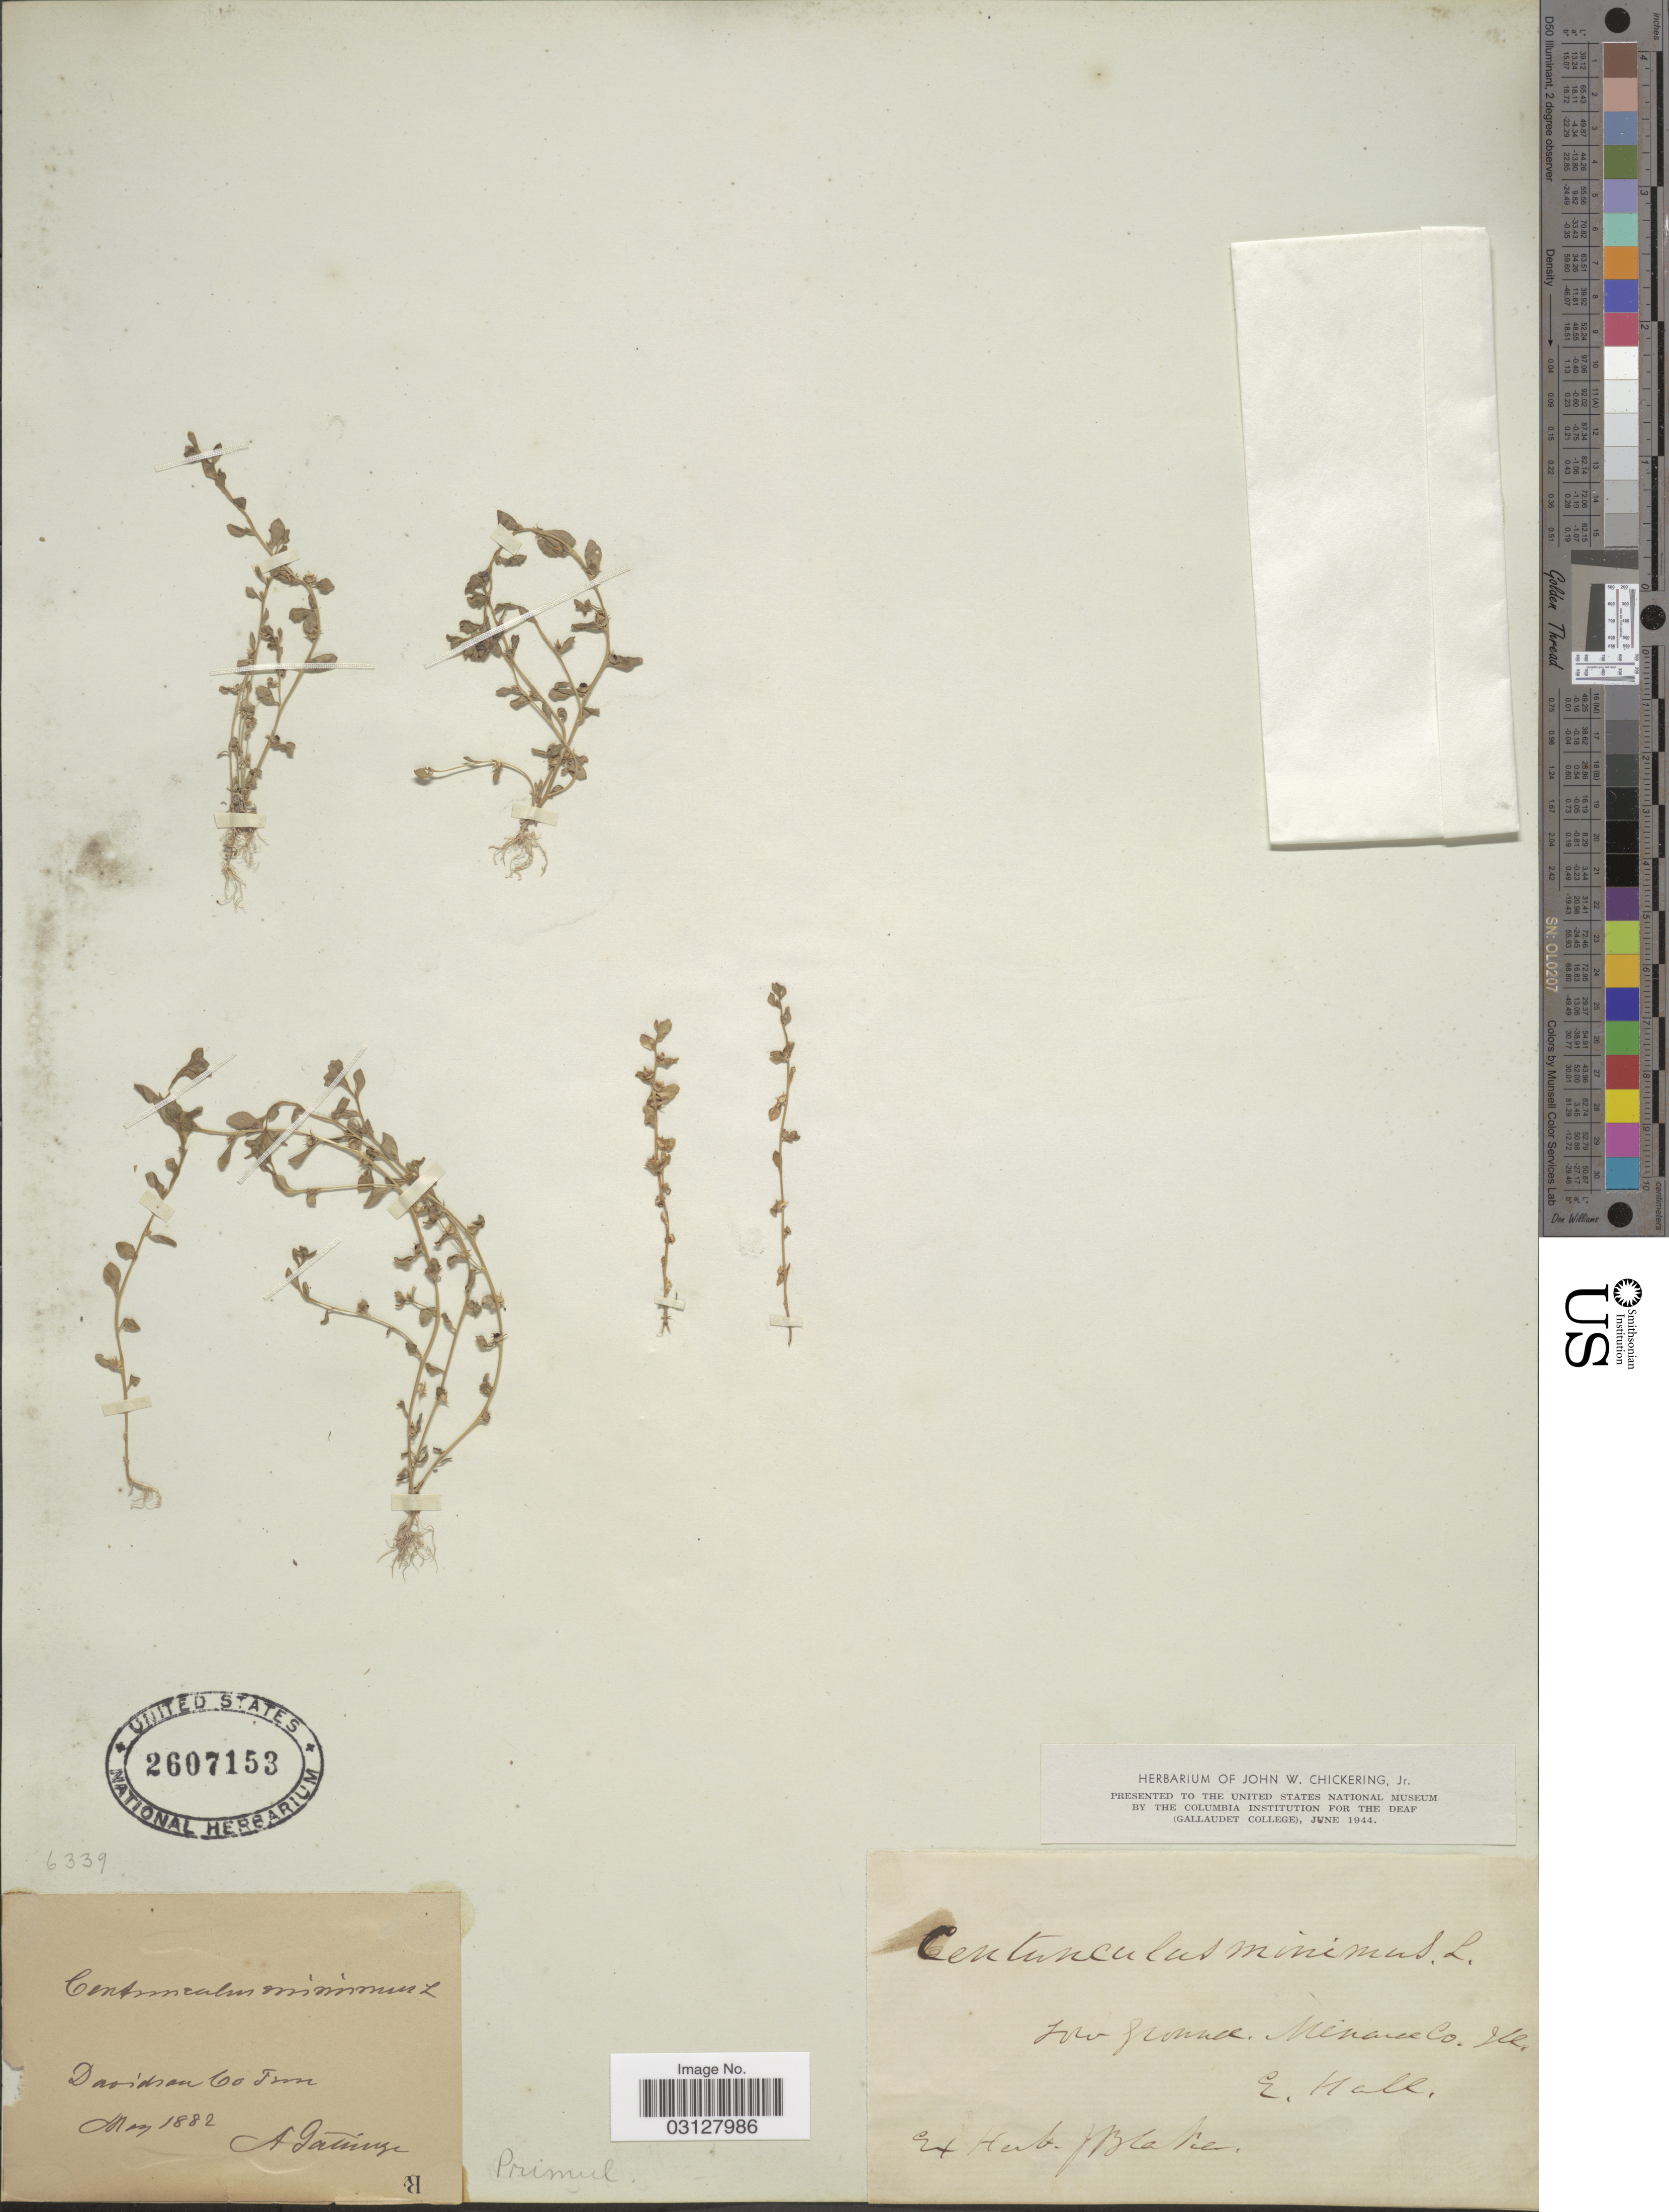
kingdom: Plantae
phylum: Tracheophyta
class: Magnoliopsida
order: Ericales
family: Primulaceae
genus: Centunculus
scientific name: Centunculus minimus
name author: L.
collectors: E. Hall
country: United States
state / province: Illinois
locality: Low ground. Menard Co.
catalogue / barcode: US 2607153-2